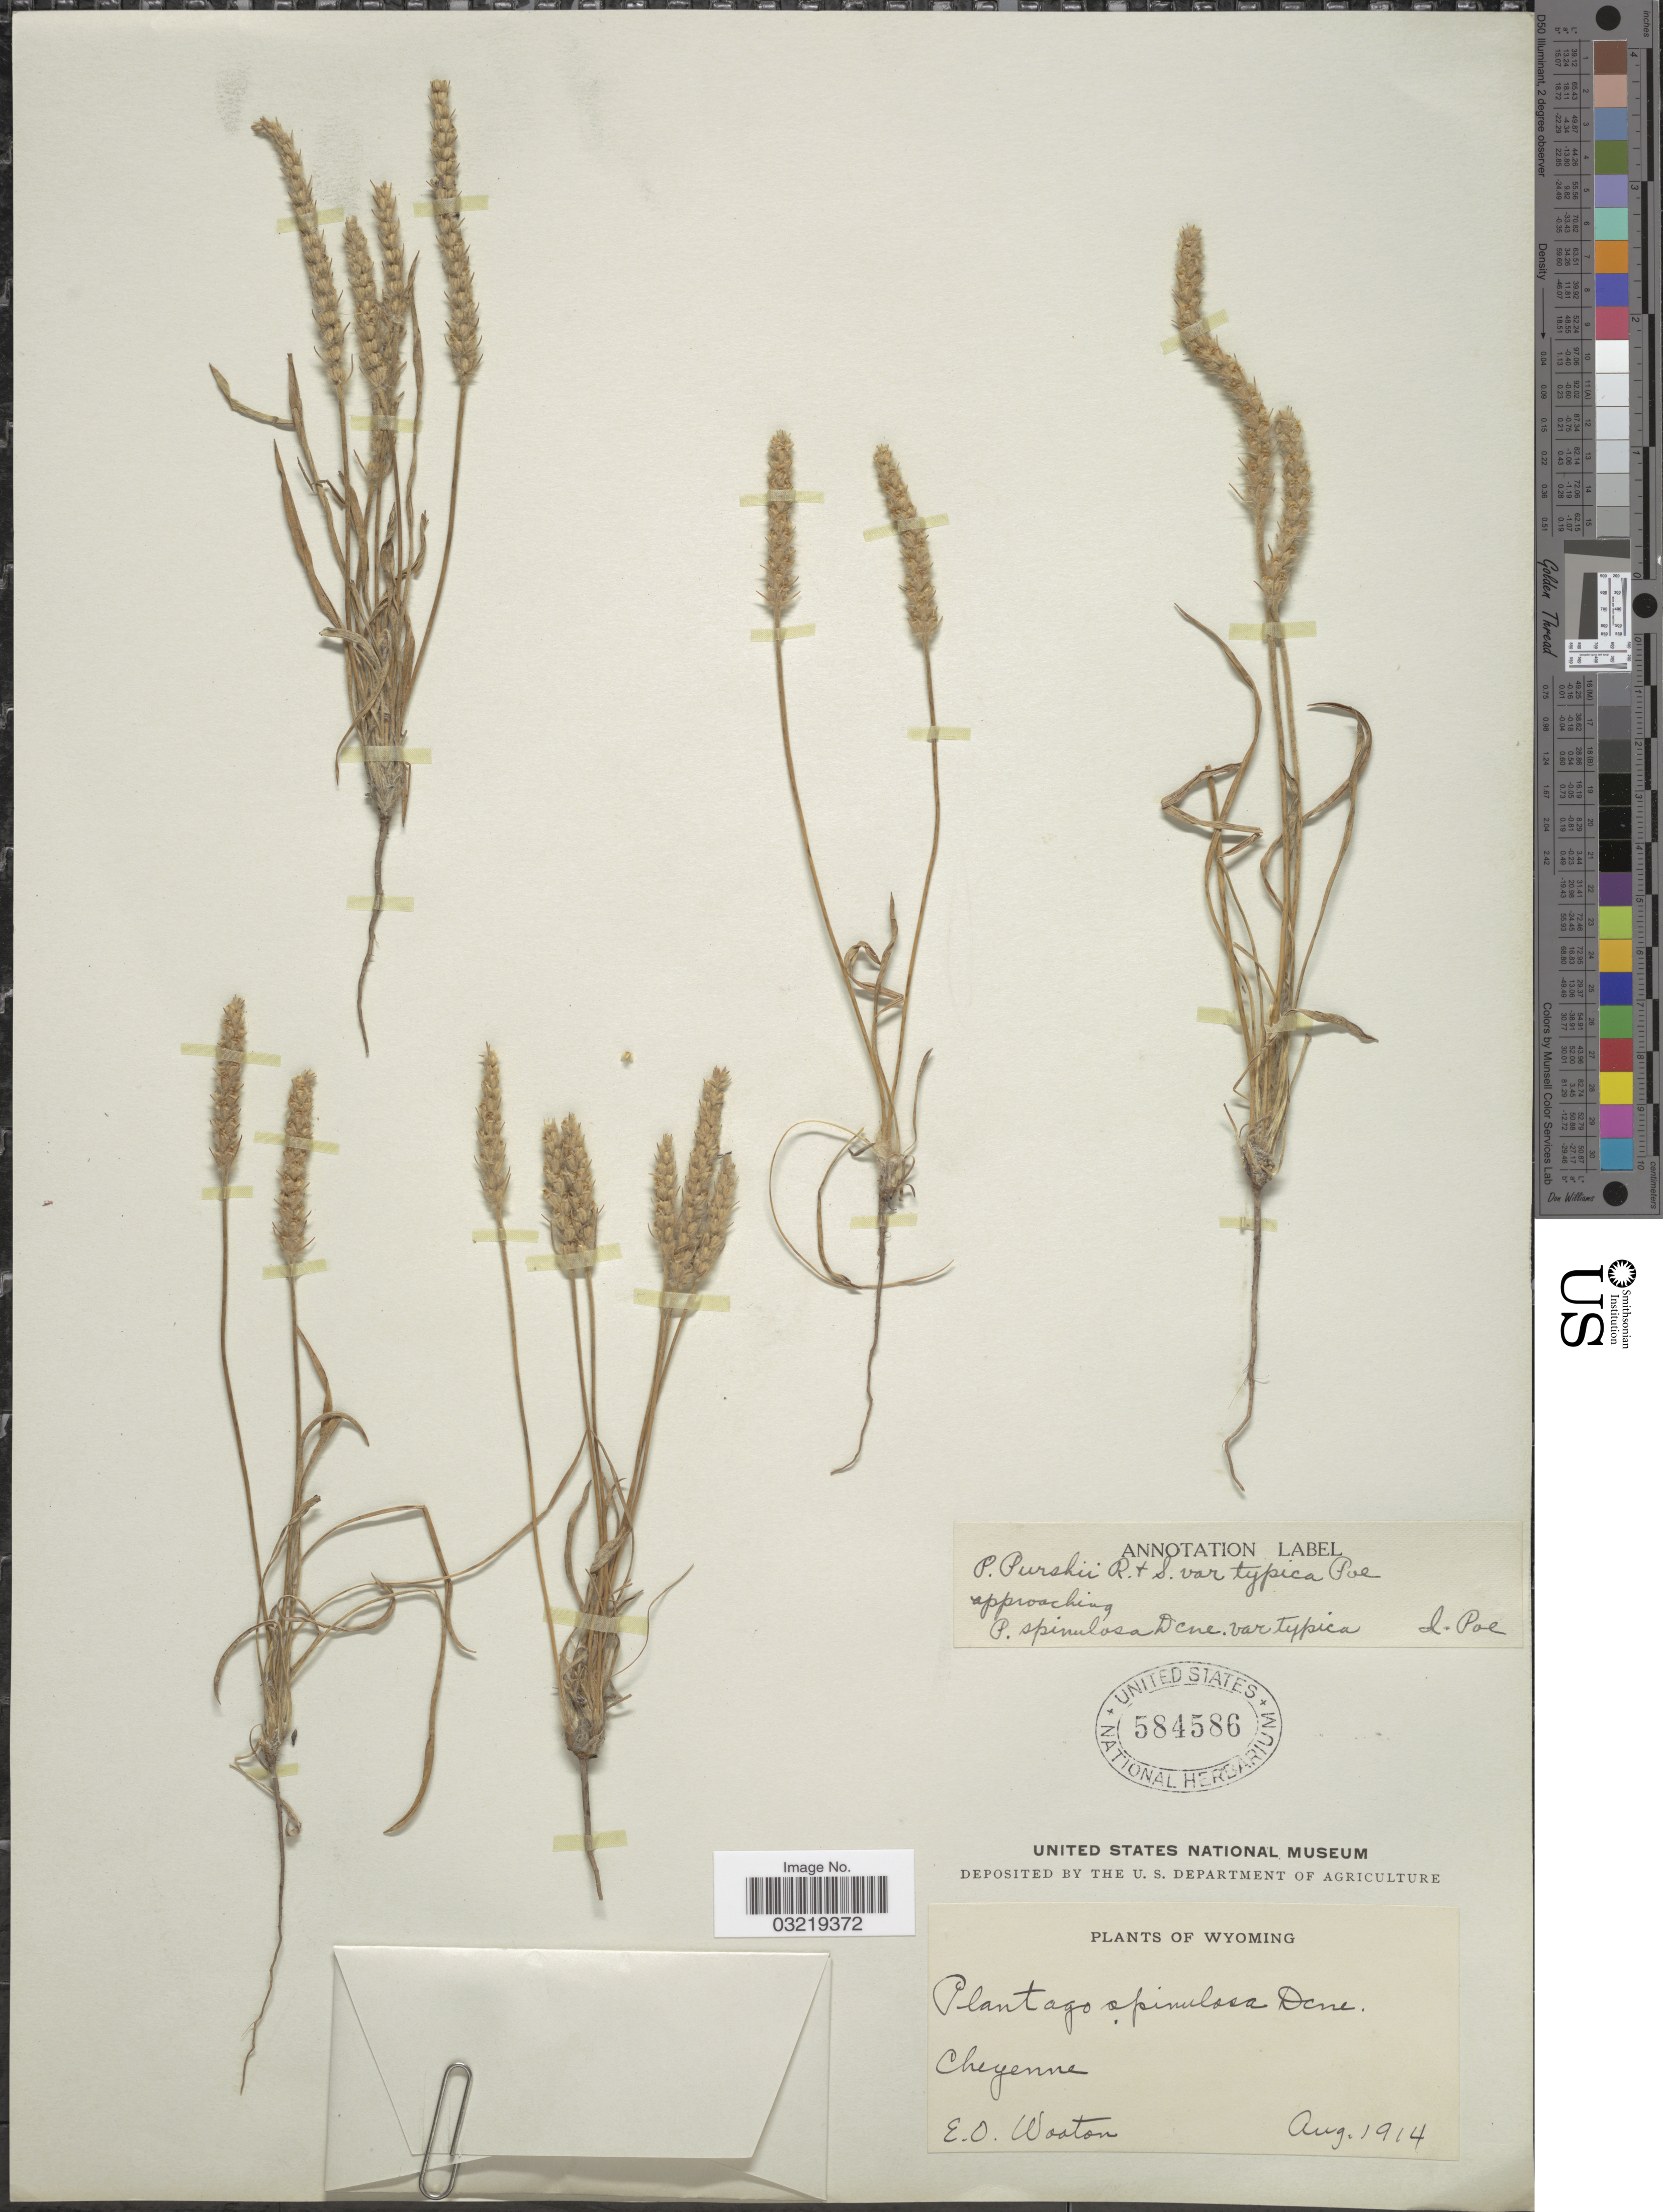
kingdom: Plantae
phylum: Tracheophyta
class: Magnoliopsida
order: Lamiales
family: Plantaginaceae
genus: Plantago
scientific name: Plantago patagonica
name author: Jacq.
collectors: E. O. Wooton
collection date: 1914-08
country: United States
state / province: Wyoming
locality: Cheyenne.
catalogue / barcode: US 584586